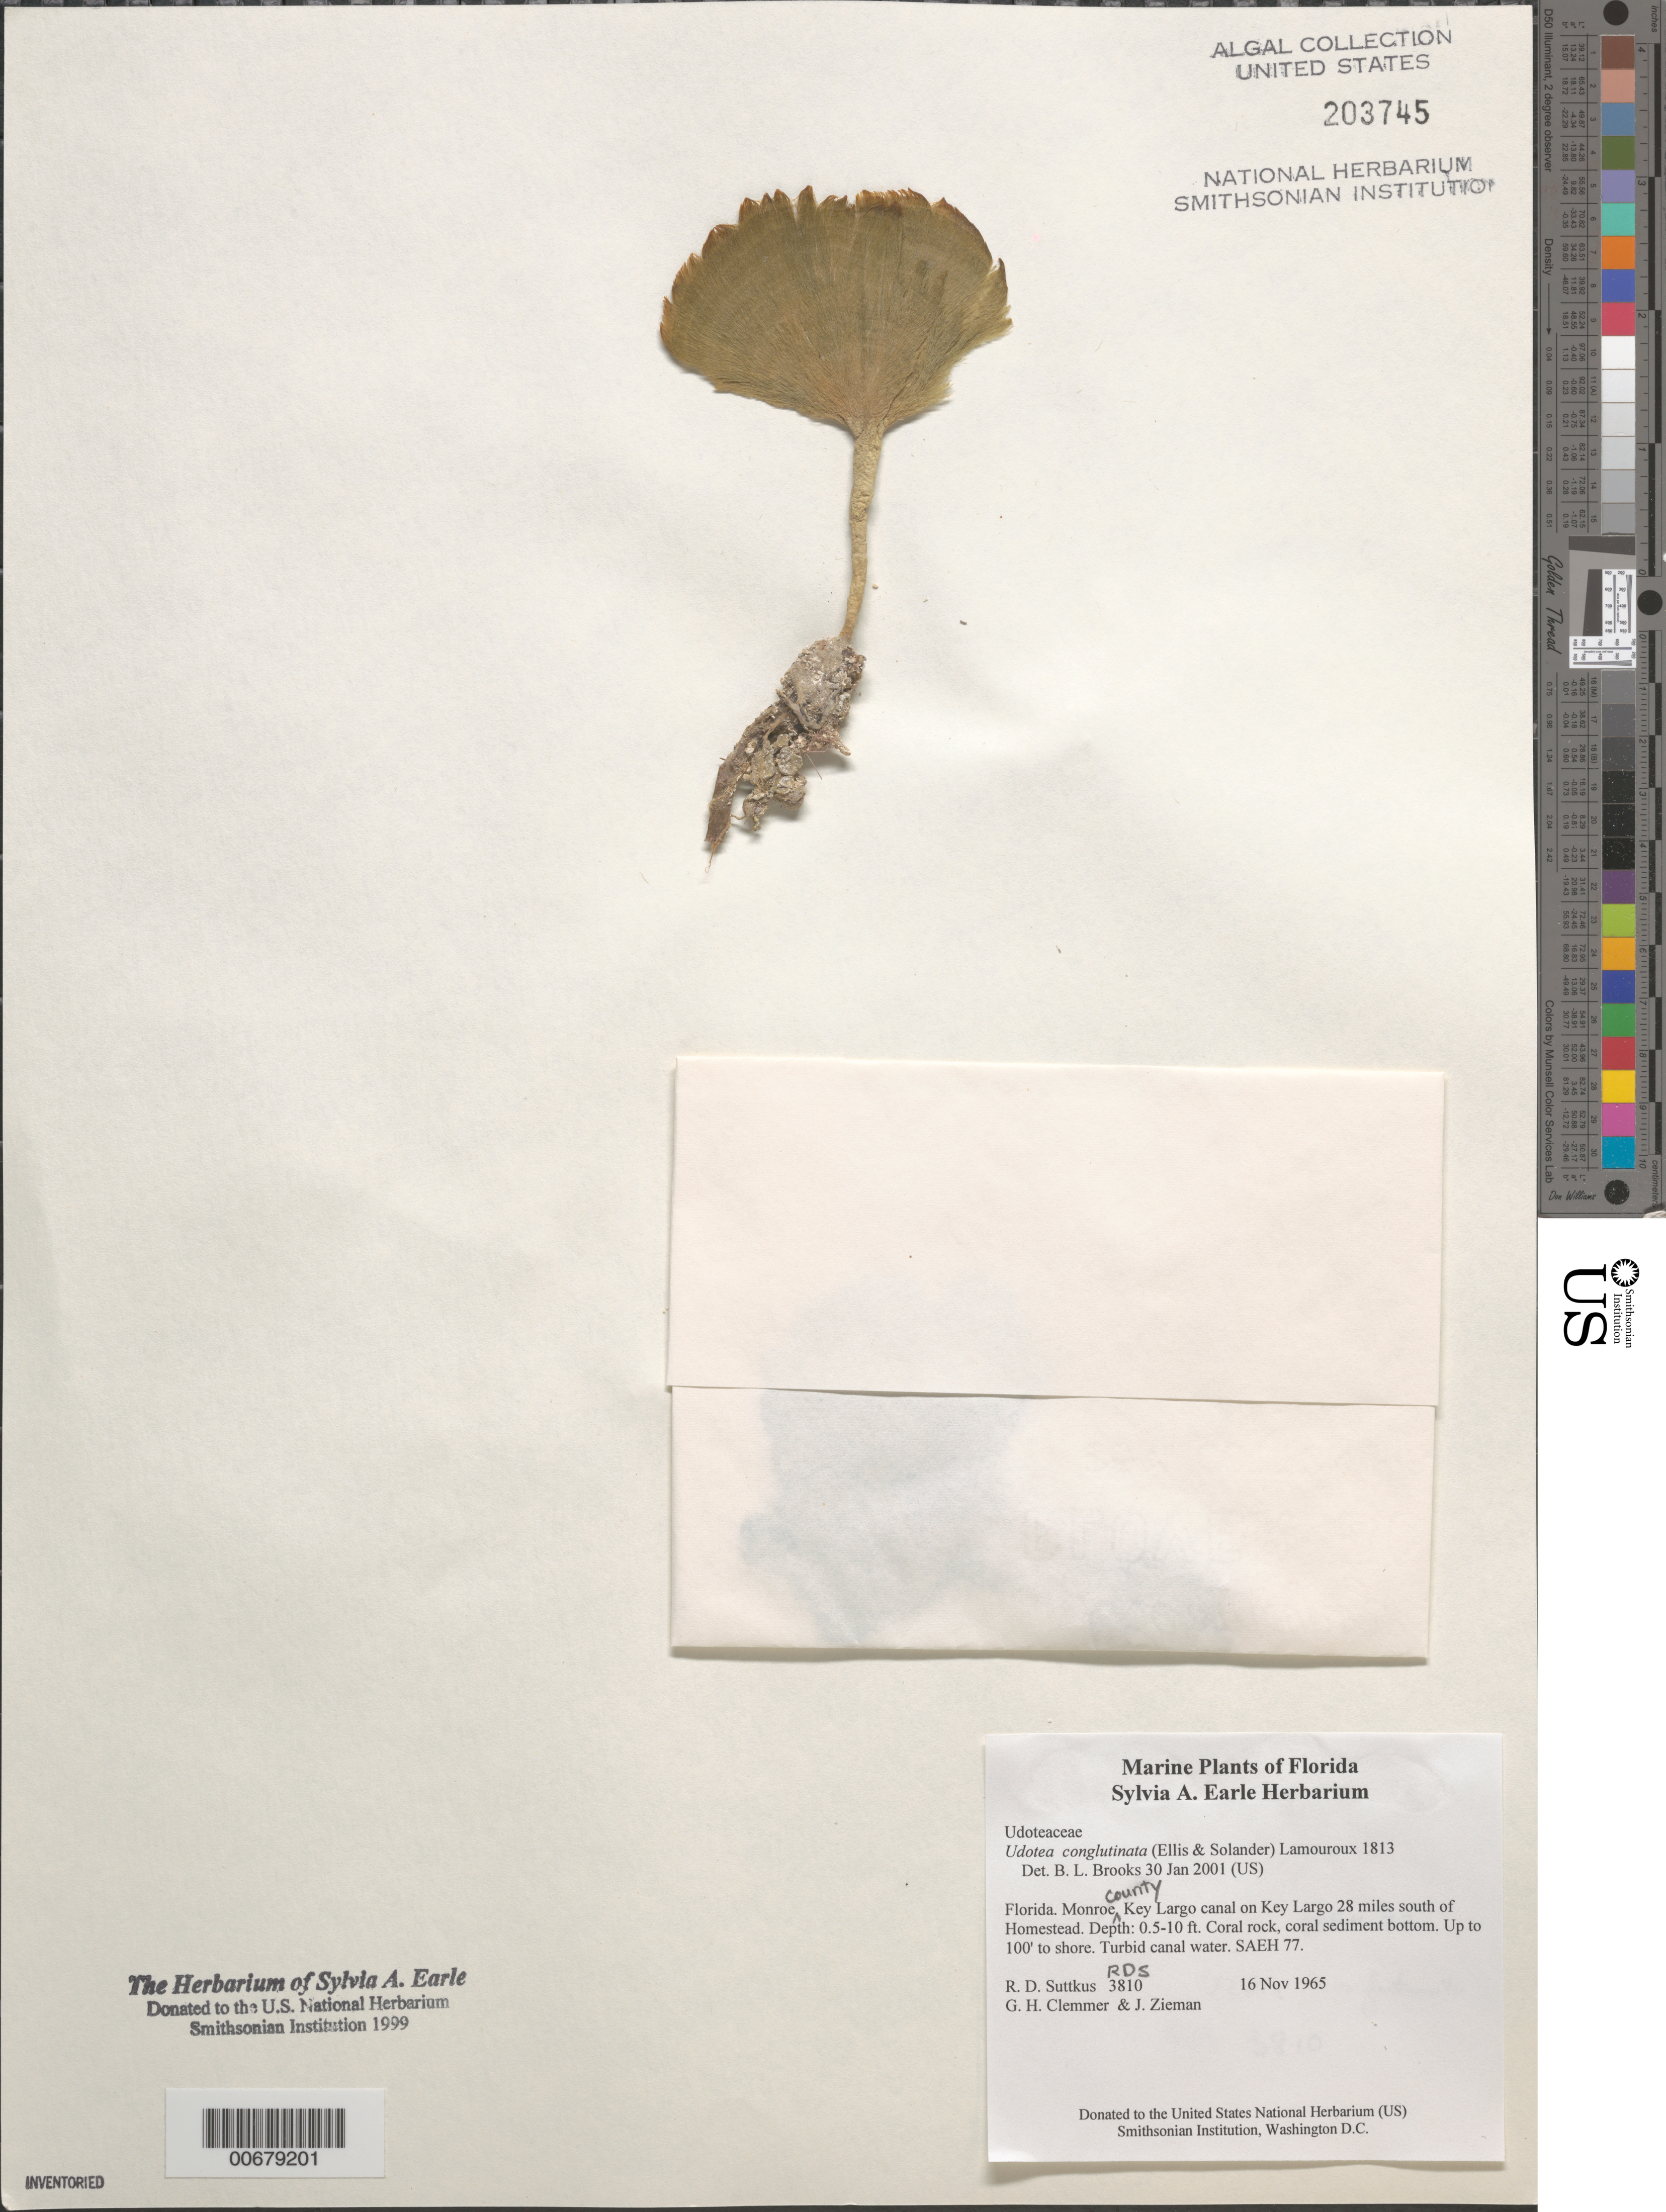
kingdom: Plantae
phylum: Chlorophyta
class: Ulvophyceae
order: Bryopsidales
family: Udoteaceae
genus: Udotea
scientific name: Udotea conglutinata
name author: (Ellis & Sol.) J.V.Lamouroux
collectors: R. Suttkus, G. Clemmer & J. Zieman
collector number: RDS 3810 & SAEH 77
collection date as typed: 16 Nov 1965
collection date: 1965-11-16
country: United States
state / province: Florida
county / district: Monroe County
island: Key Largo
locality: Key Largo Canal, 28 miles south of Homestead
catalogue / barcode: US 203745